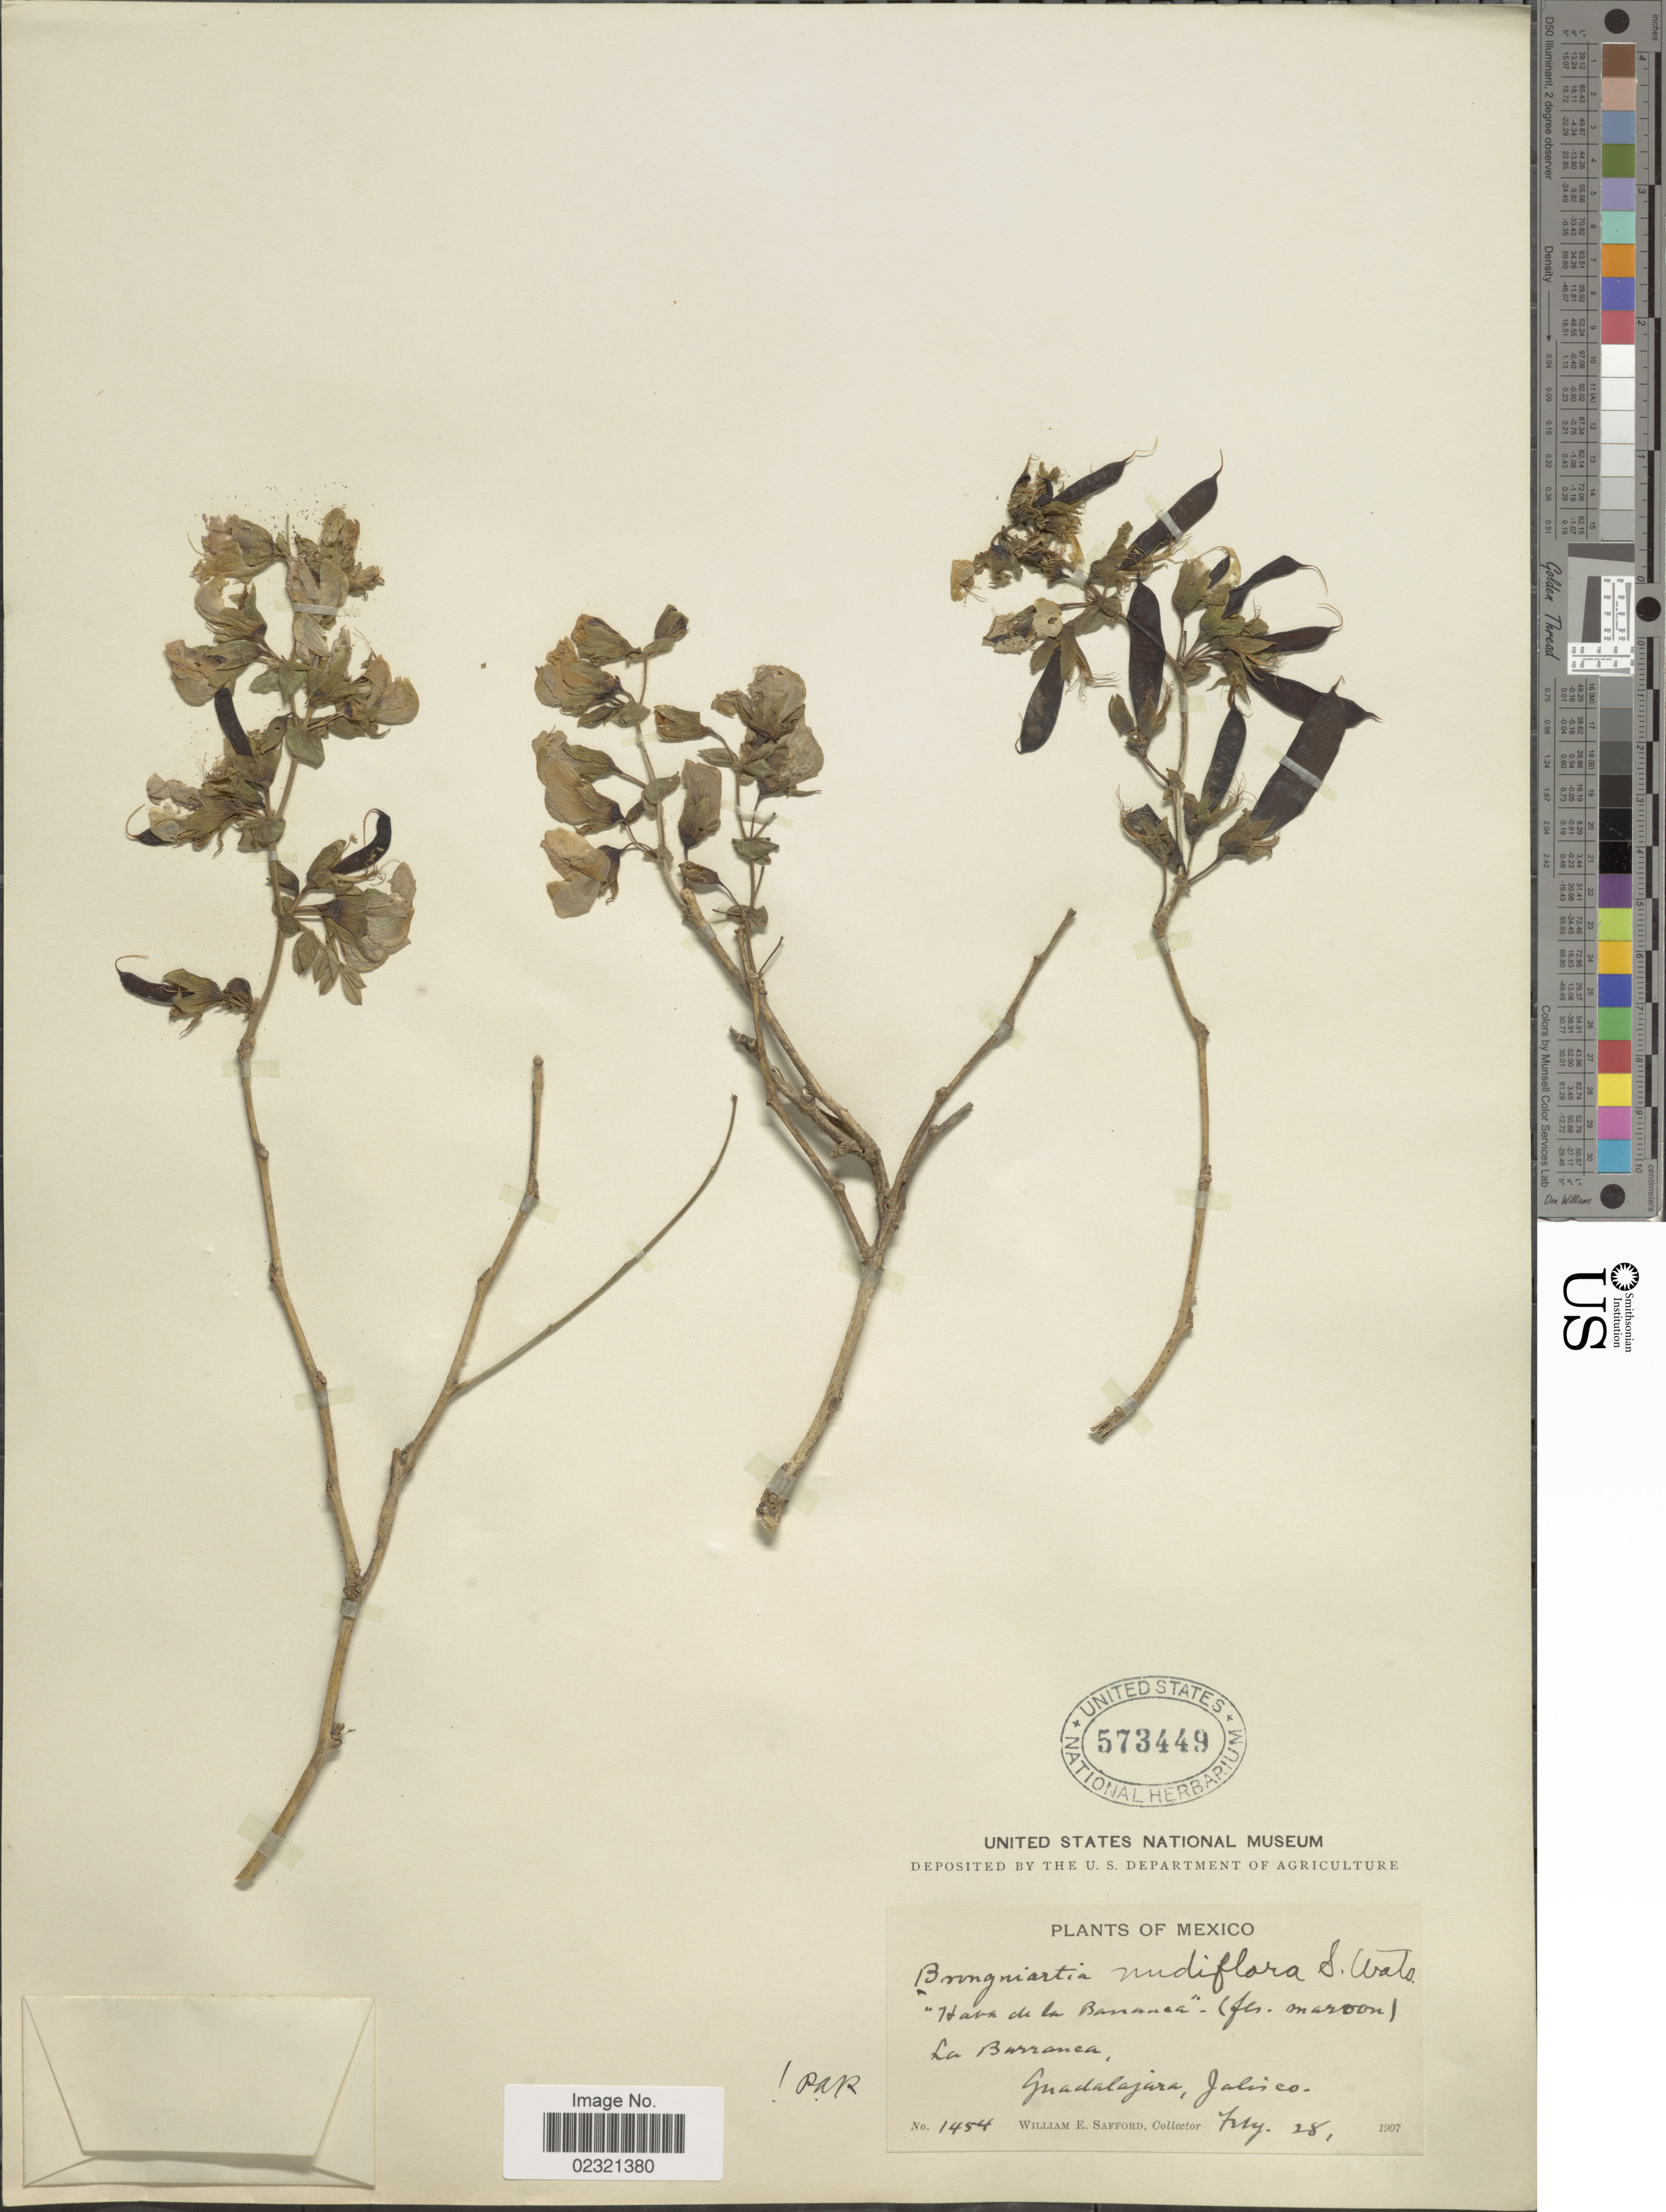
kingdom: Plantae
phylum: Tracheophyta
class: Magnoliopsida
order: Fabales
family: Fabaceae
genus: Brongniartia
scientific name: Brongniartia nudiflora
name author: S. Watson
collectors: W. E. Safford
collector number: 1454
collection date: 1907-07-28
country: Mexico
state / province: Jalisco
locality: La Braanca, Guadalajara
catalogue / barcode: US 573449